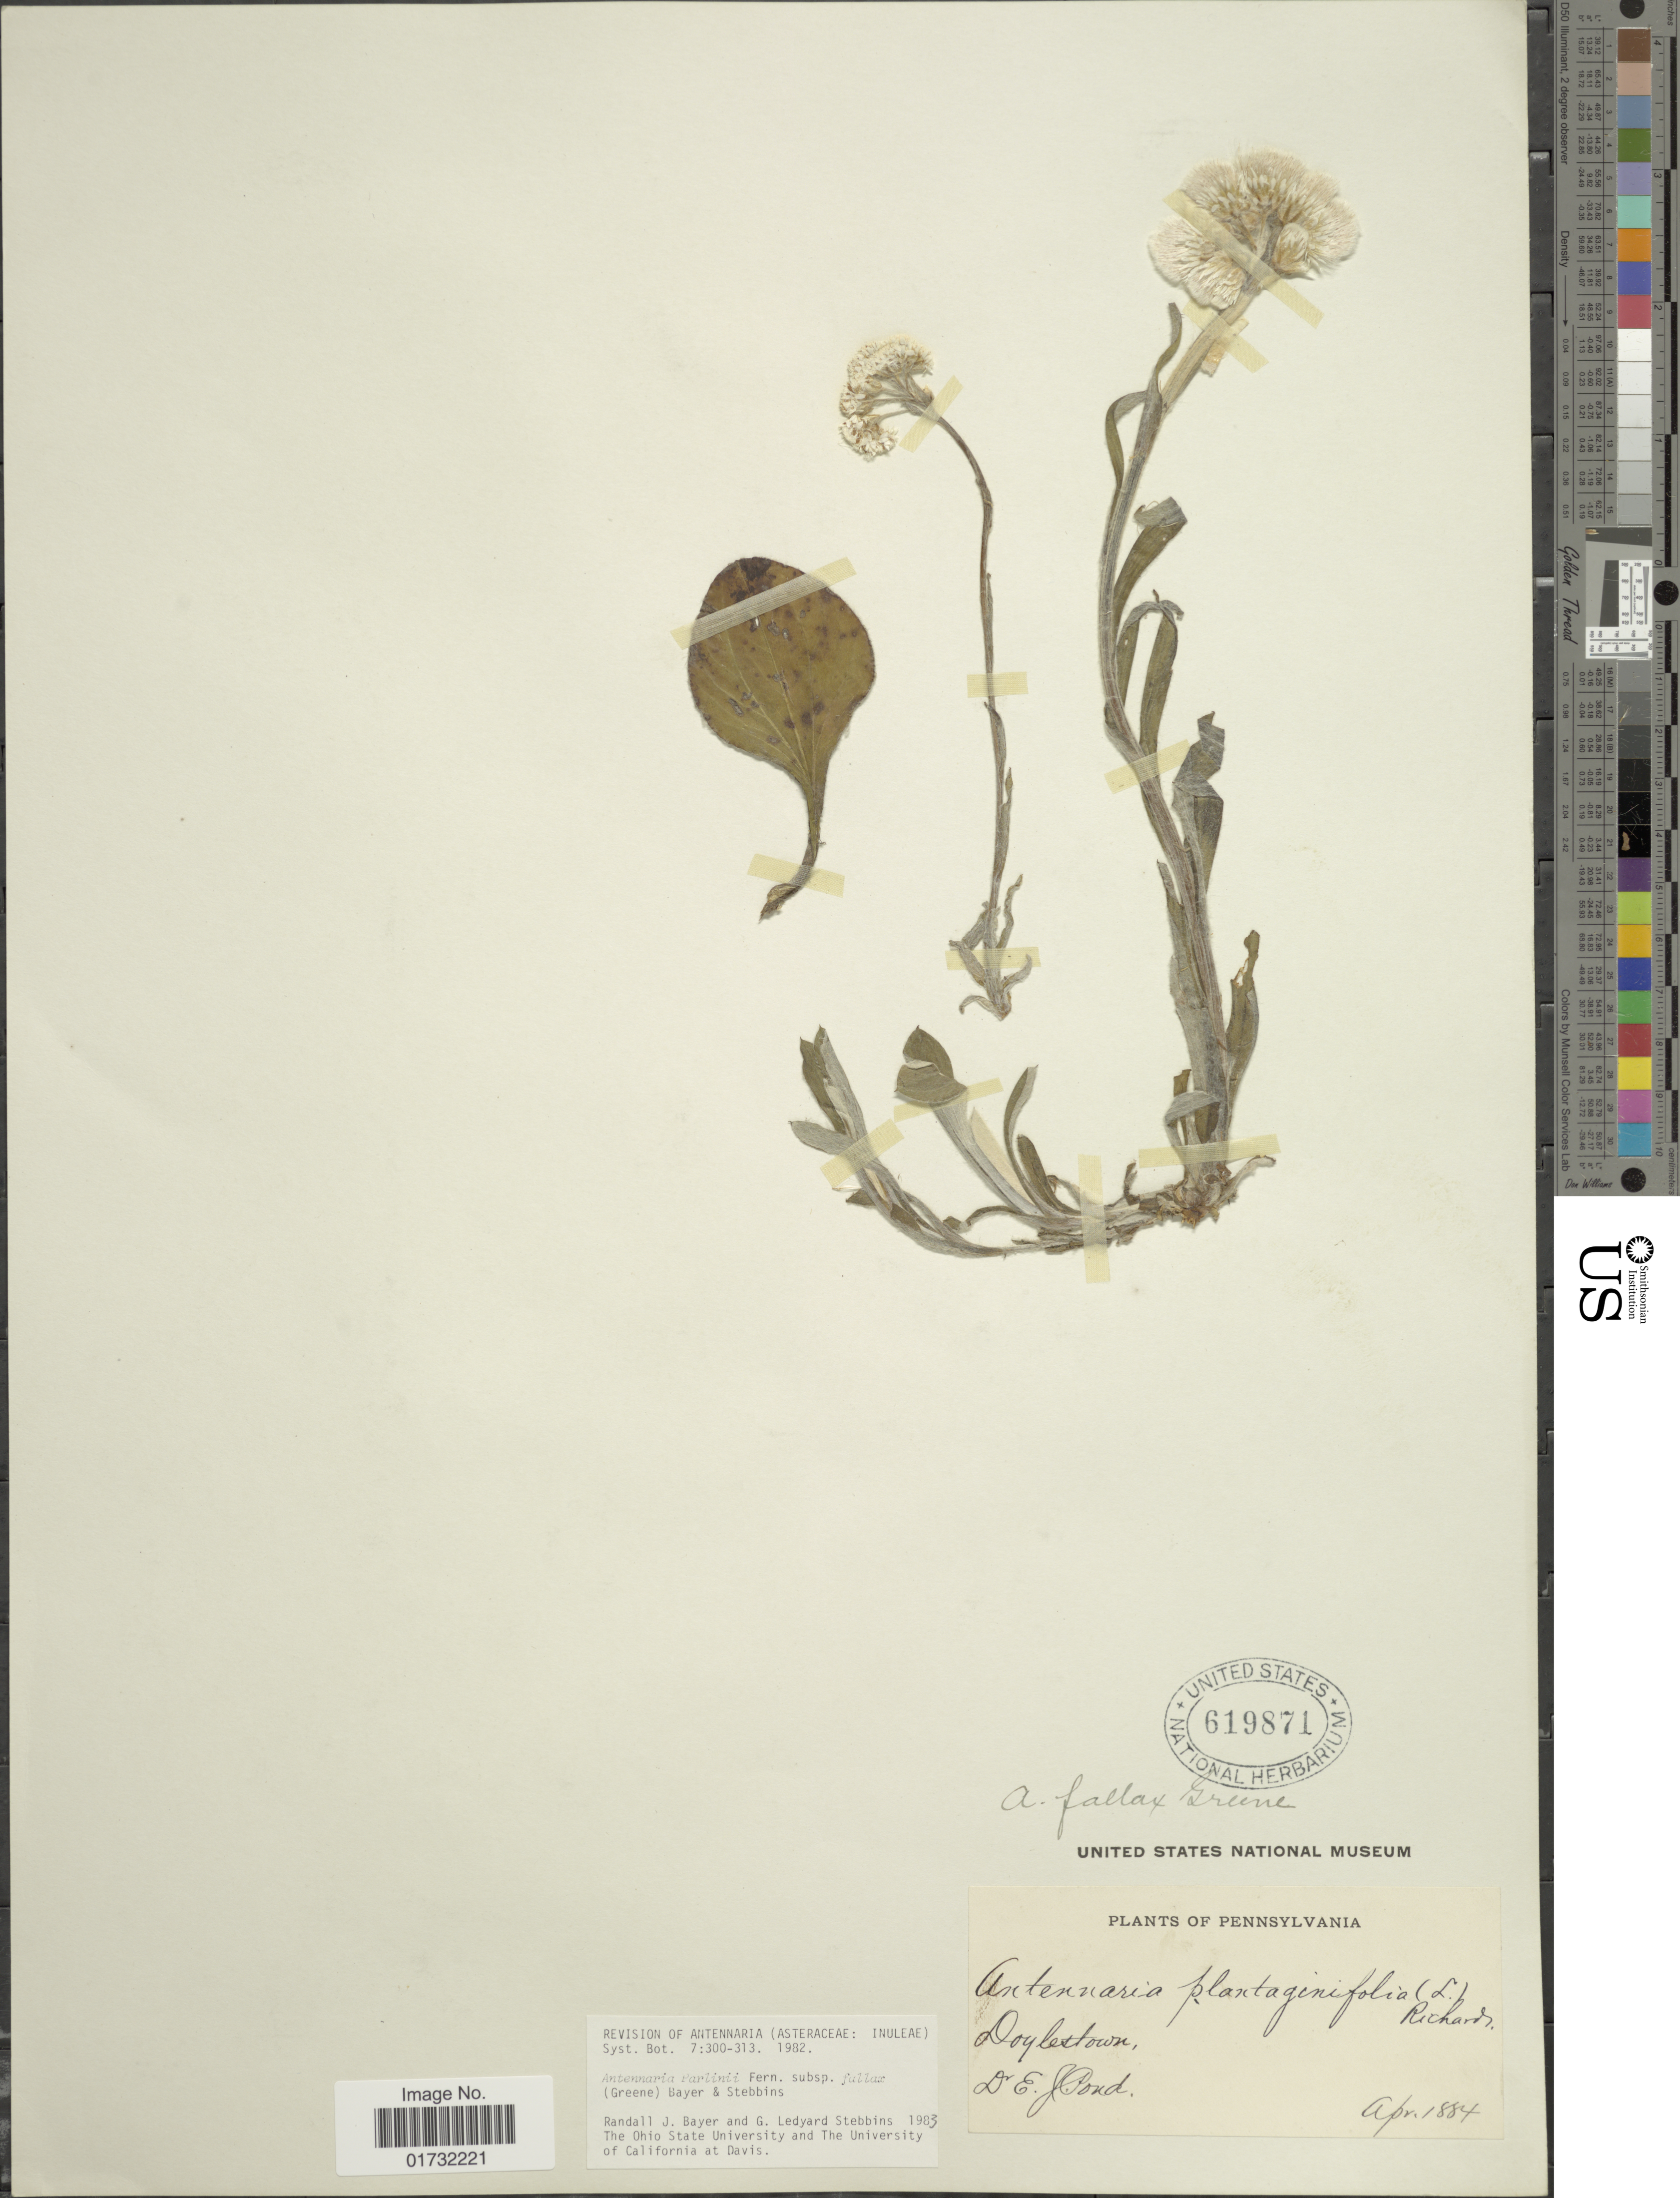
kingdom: Plantae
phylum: Tracheophyta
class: Magnoliopsida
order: Asterales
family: Asteraceae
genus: Antennaria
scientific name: Antennaria parlinii subsp. fallax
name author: (Greene) R.J. Bayer & Stebbins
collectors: E. Pond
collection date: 1884-04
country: United States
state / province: Pennsylvania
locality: Doylestown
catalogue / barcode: US 619871